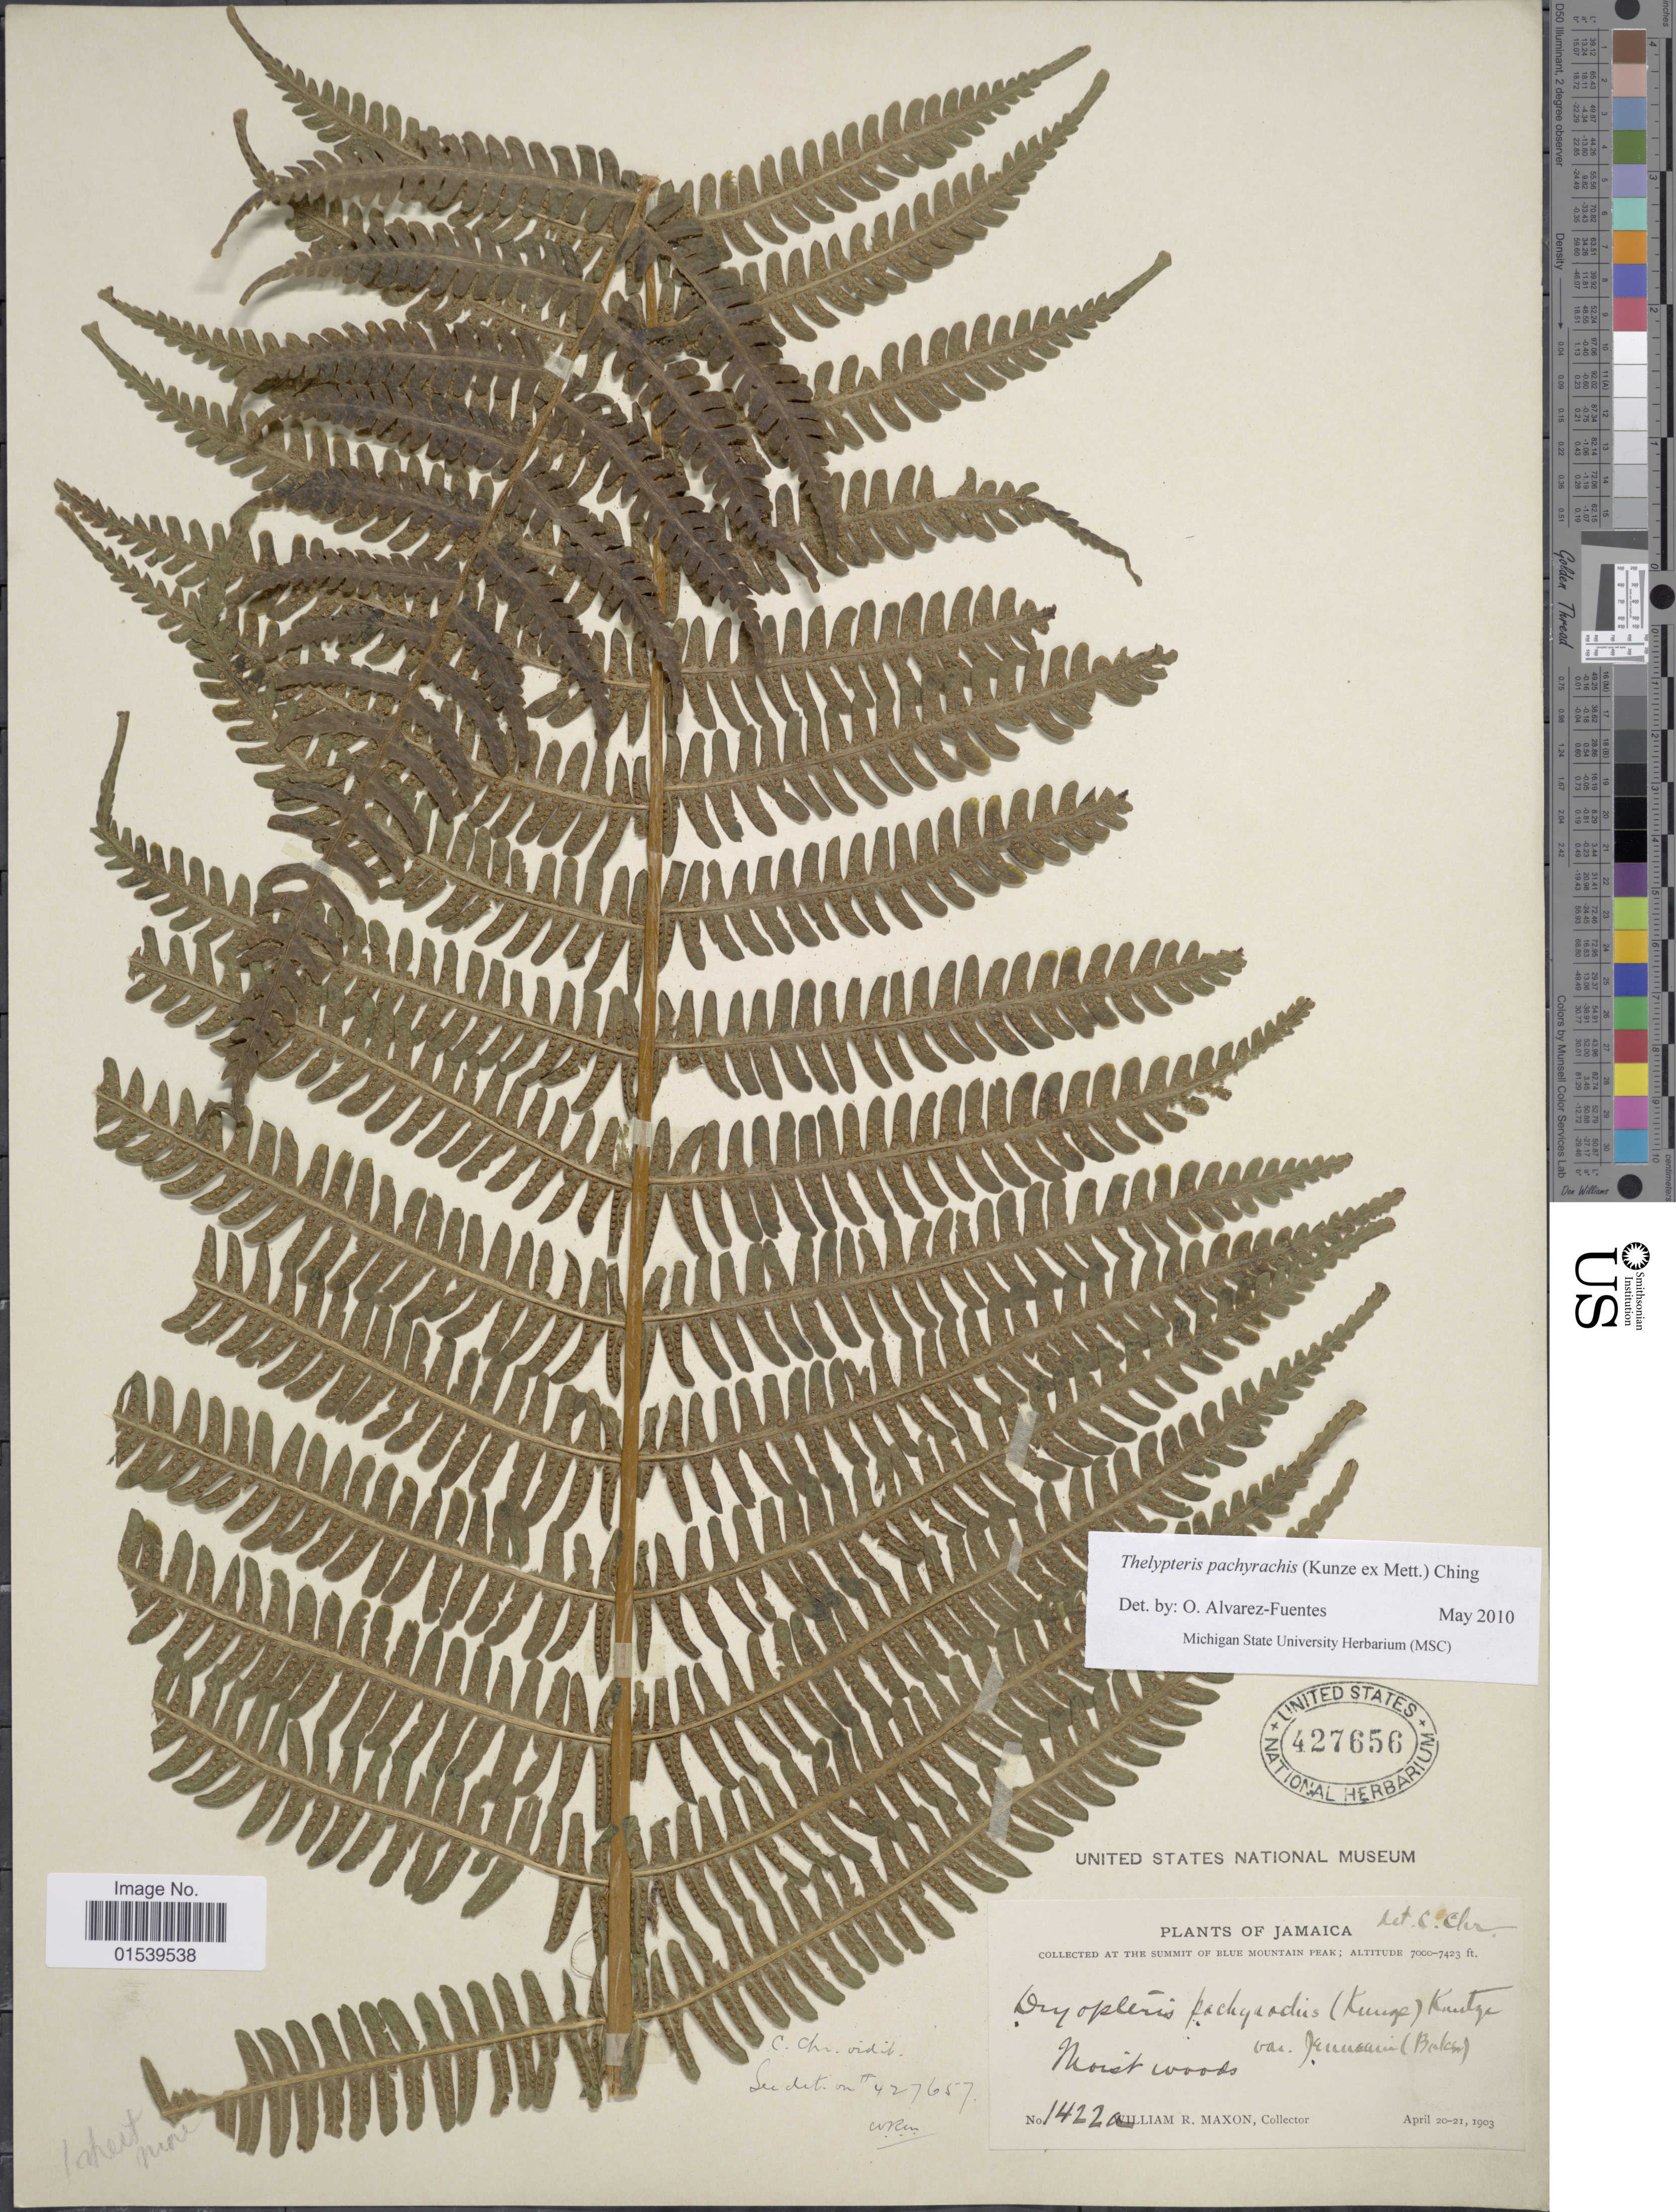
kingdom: Plantae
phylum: Tracheophyta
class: Polypodiopsida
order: Polypodiales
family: Thelypteridaceae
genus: Amauropelta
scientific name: Amauropelta pachyrachis (Kunze) comb. nov., ined 2015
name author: (Kunze)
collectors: W. R. Maxon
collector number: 1422a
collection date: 1903-04-20/1903-04-21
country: Jamaica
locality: At the summit of The Blue Mountain Peak, moist woods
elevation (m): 2134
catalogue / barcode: US 427656